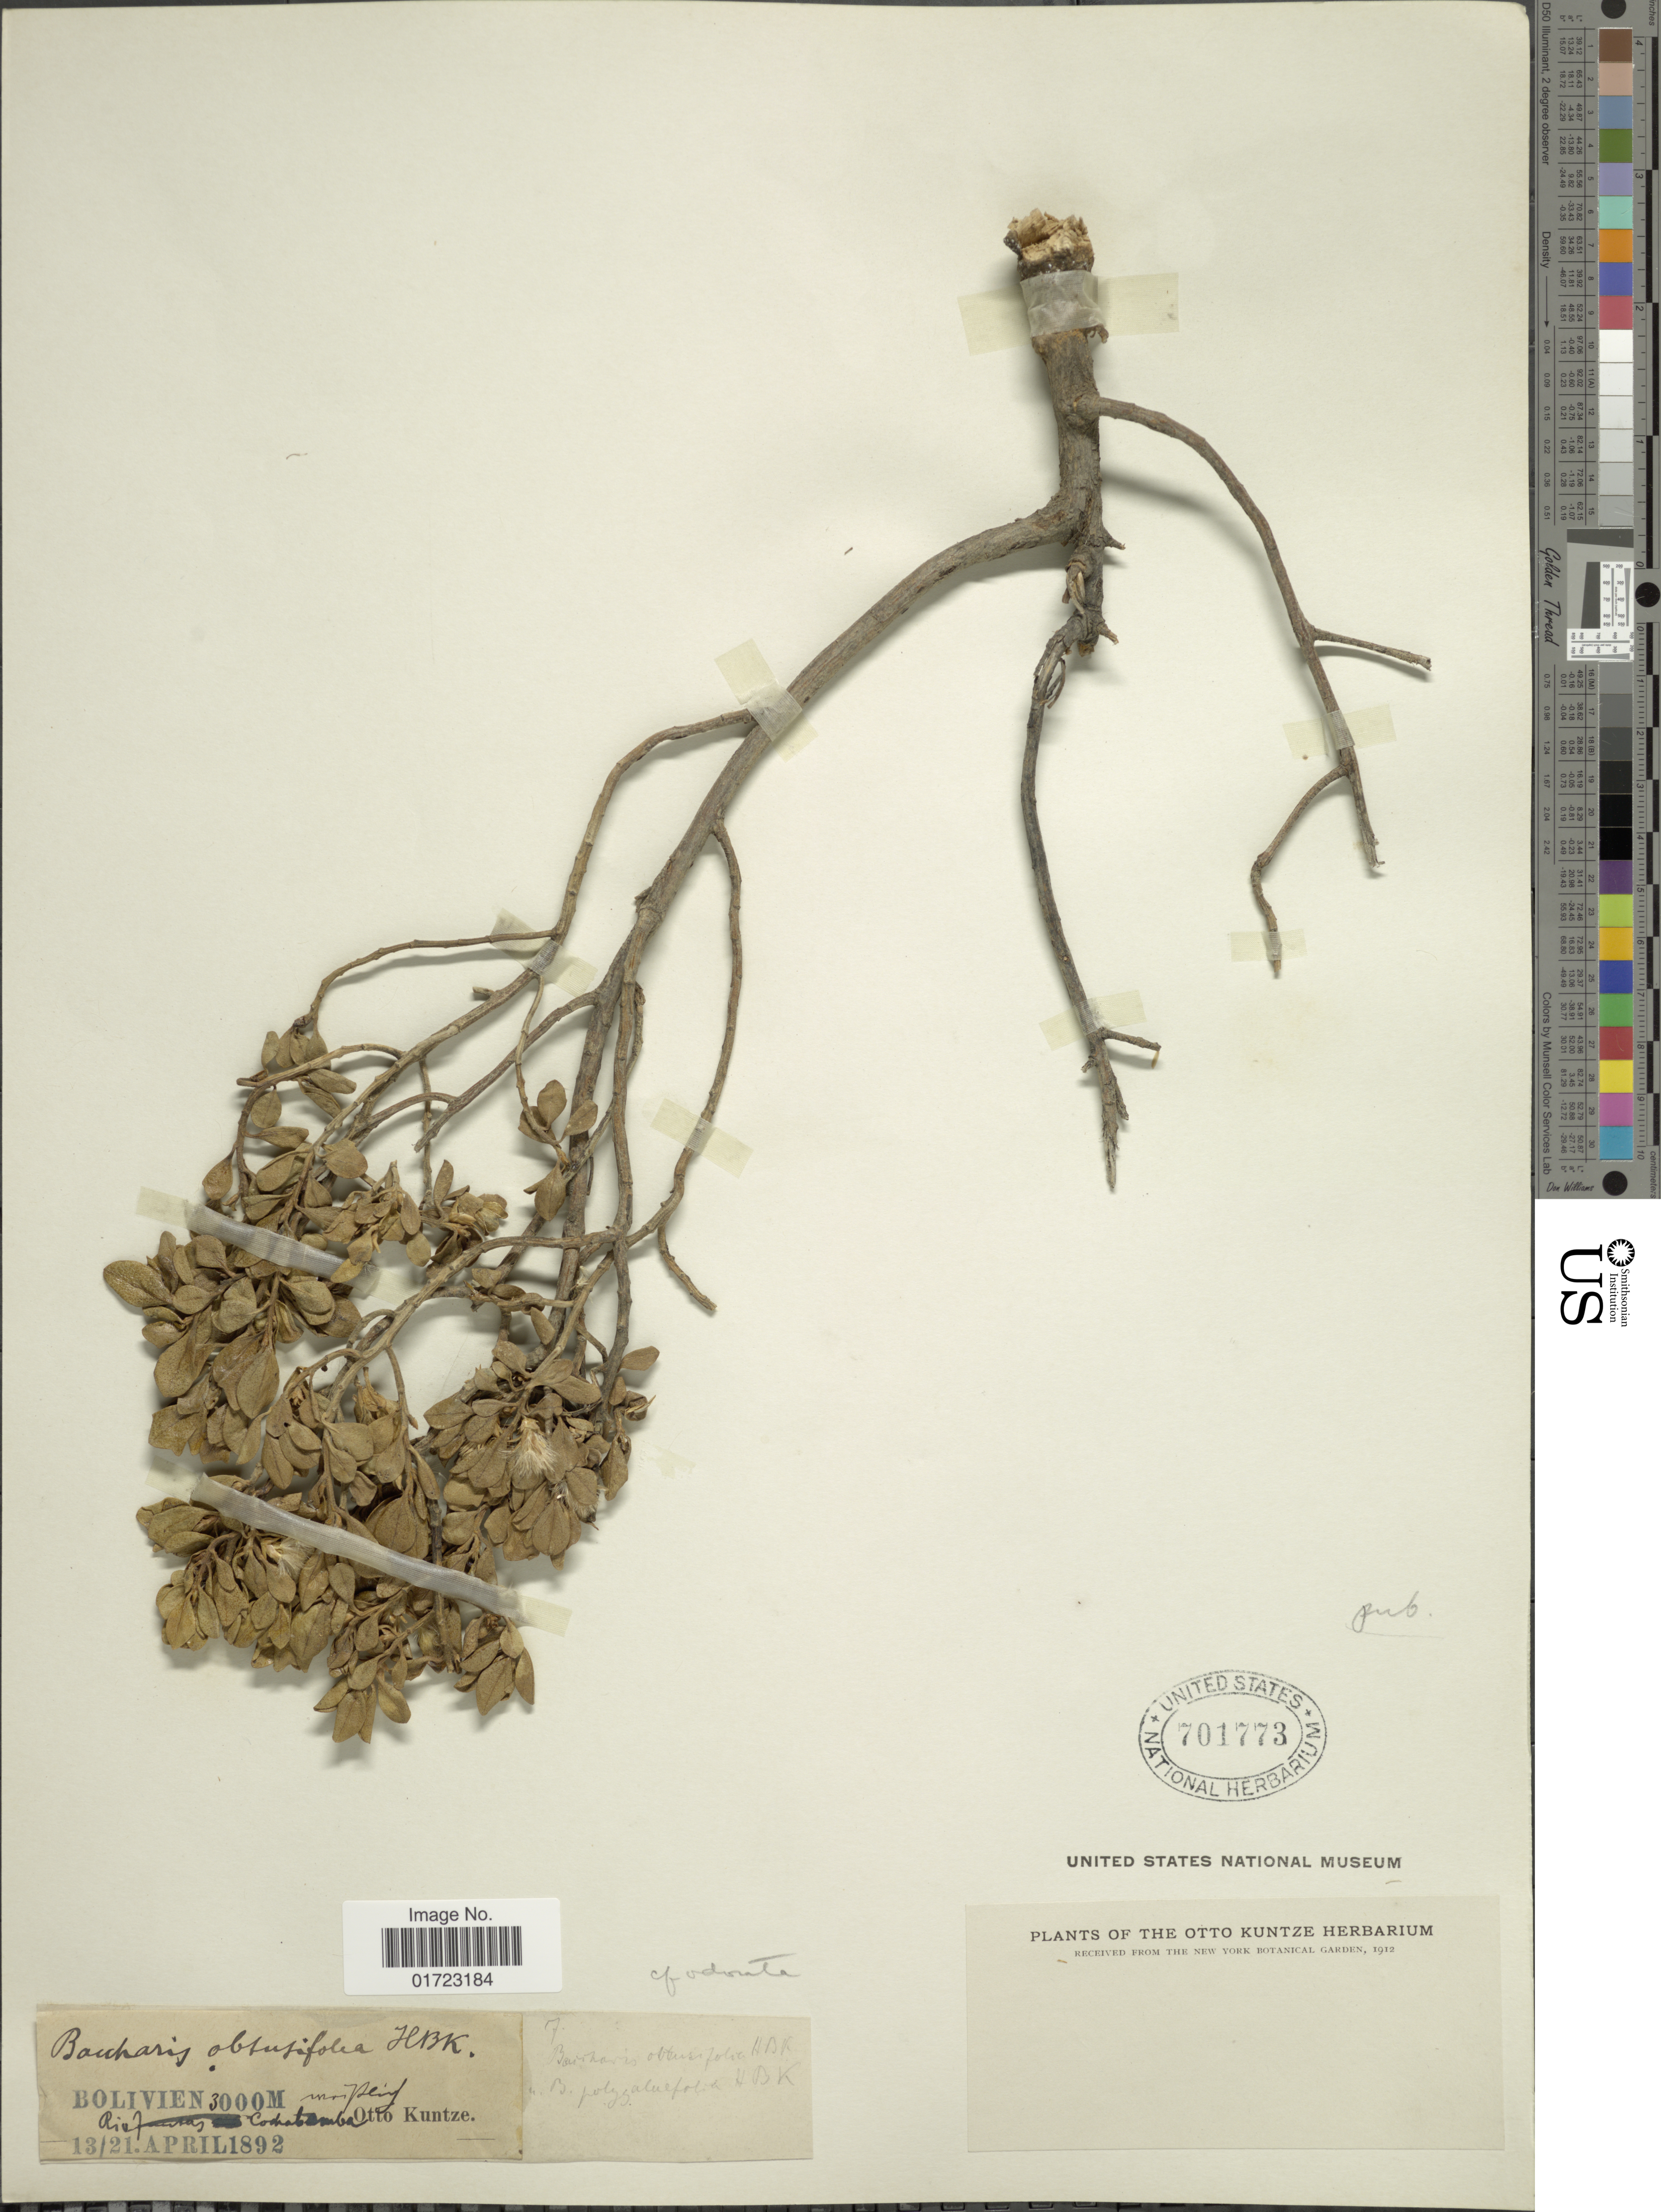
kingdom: Plantae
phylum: Tracheophyta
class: Magnoliopsida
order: Asterales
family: Asteraceae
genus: Baccharis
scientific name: Baccharis peruviana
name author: Cuatrec.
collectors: C.E.O. Kuntze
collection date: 1892-04-13/1892-04-21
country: Bolivia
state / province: Cochabamba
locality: Rief Cochabamba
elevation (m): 3000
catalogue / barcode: US 701773